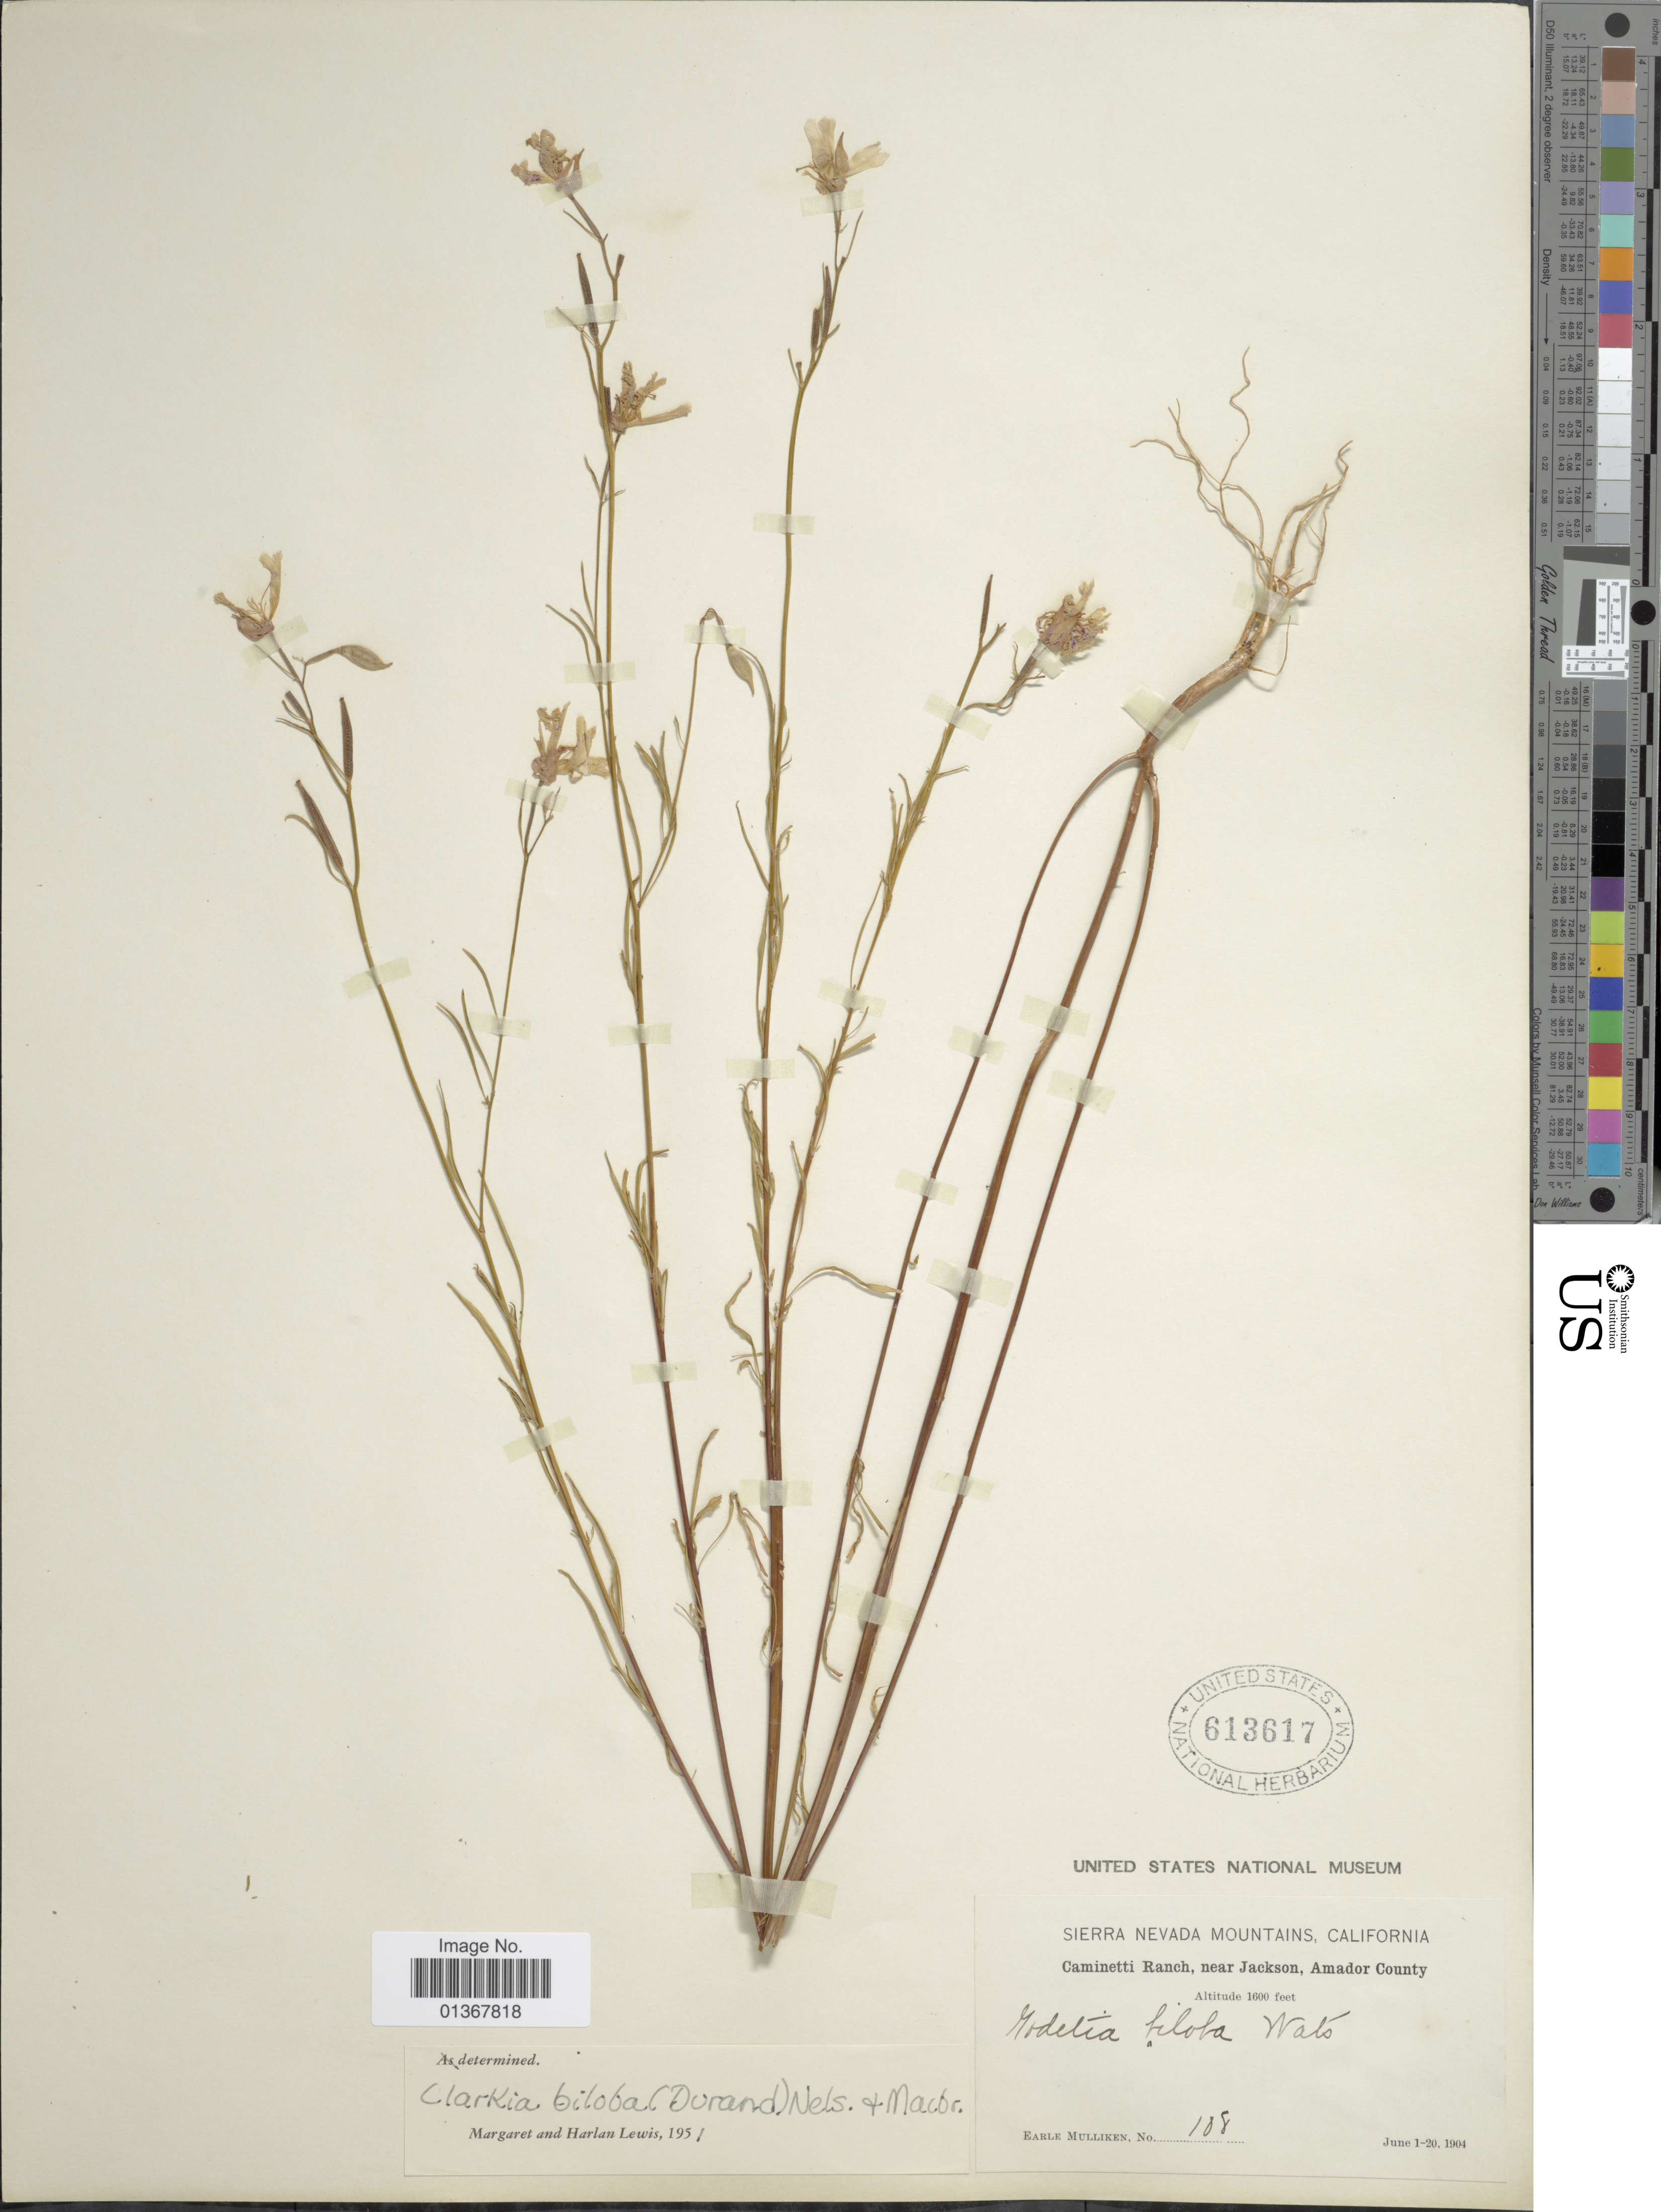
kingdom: Plantae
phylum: Tracheophyta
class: Magnoliopsida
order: Myrtales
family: Onagraceae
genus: Clarkia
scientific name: Clarkia biloba subsp. biloba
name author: (Durand) A. Nelson & J.F. Macbr.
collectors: E. Mulliken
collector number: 108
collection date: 1904-06-01/1904-06-20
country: United States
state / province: California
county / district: Amador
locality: Sierra Nevada, Caminetti Ranch, near Jackson, Amador County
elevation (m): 488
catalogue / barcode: US 613617